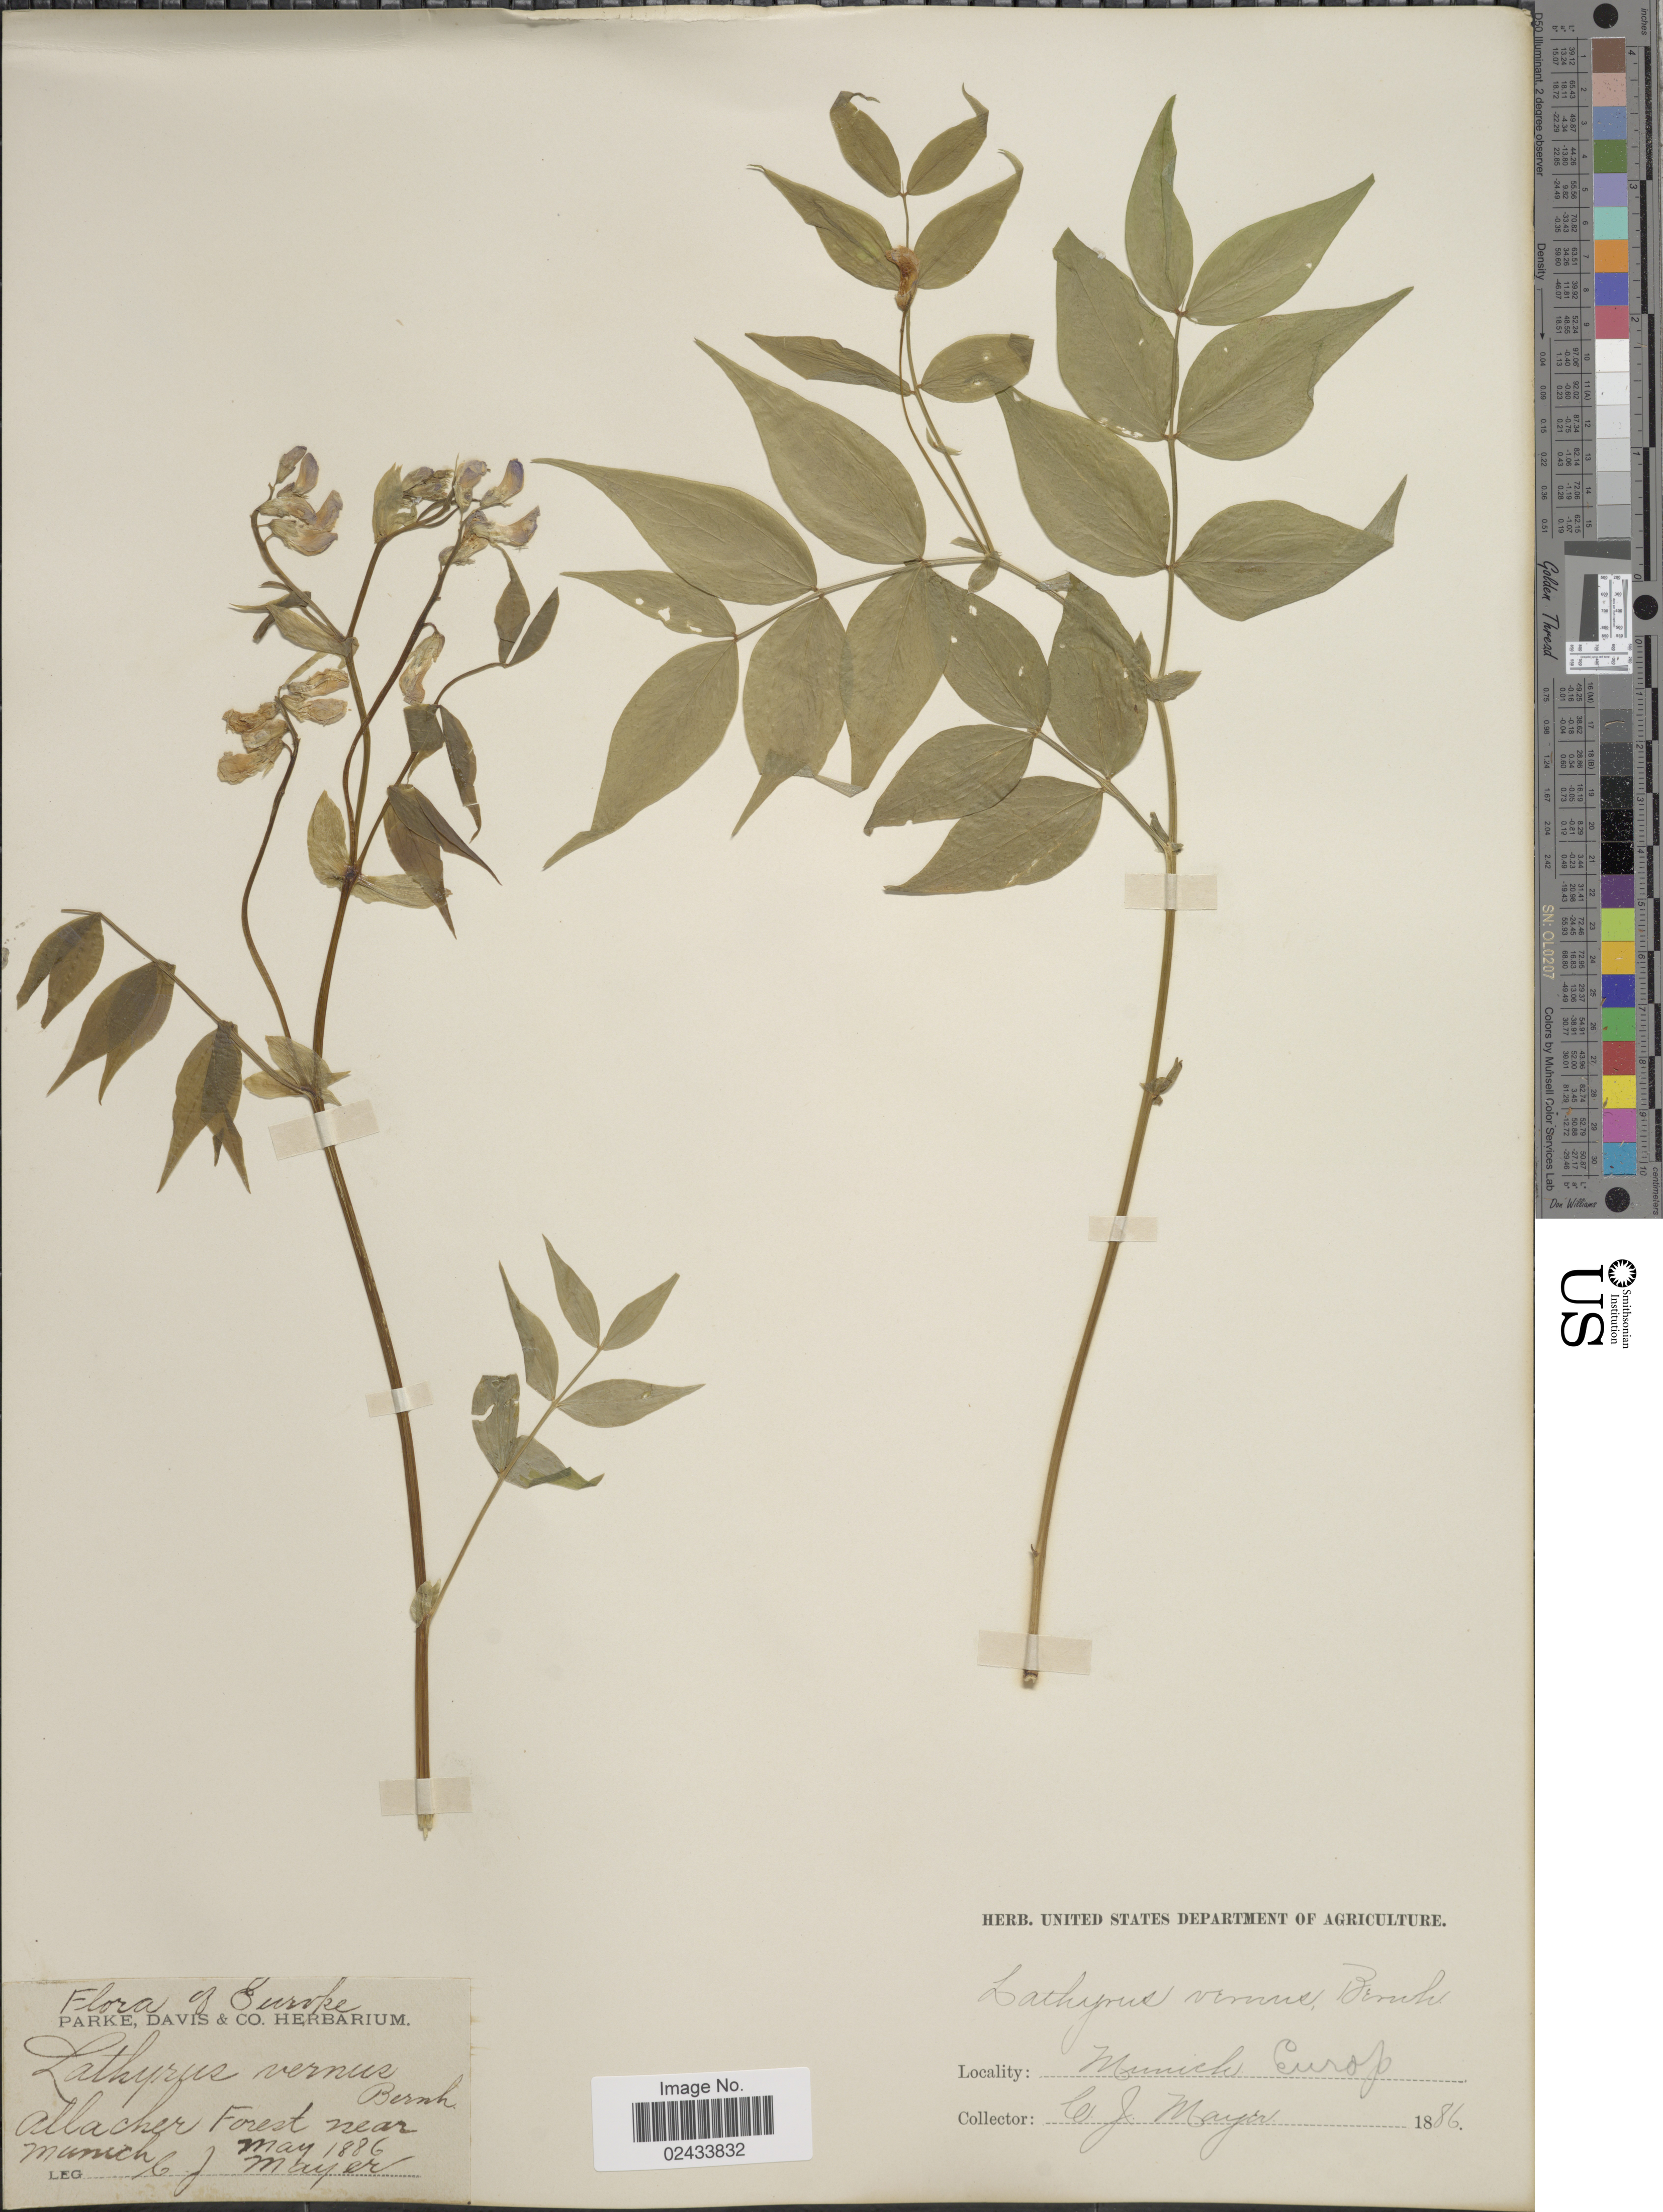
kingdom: Plantae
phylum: Tracheophyta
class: Magnoliopsida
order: Fabales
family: Fabaceae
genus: Lathyrus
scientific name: Lathyrus vernus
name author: (L.) Bernh.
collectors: C. Mayer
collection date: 1886-05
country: Germany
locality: Munich